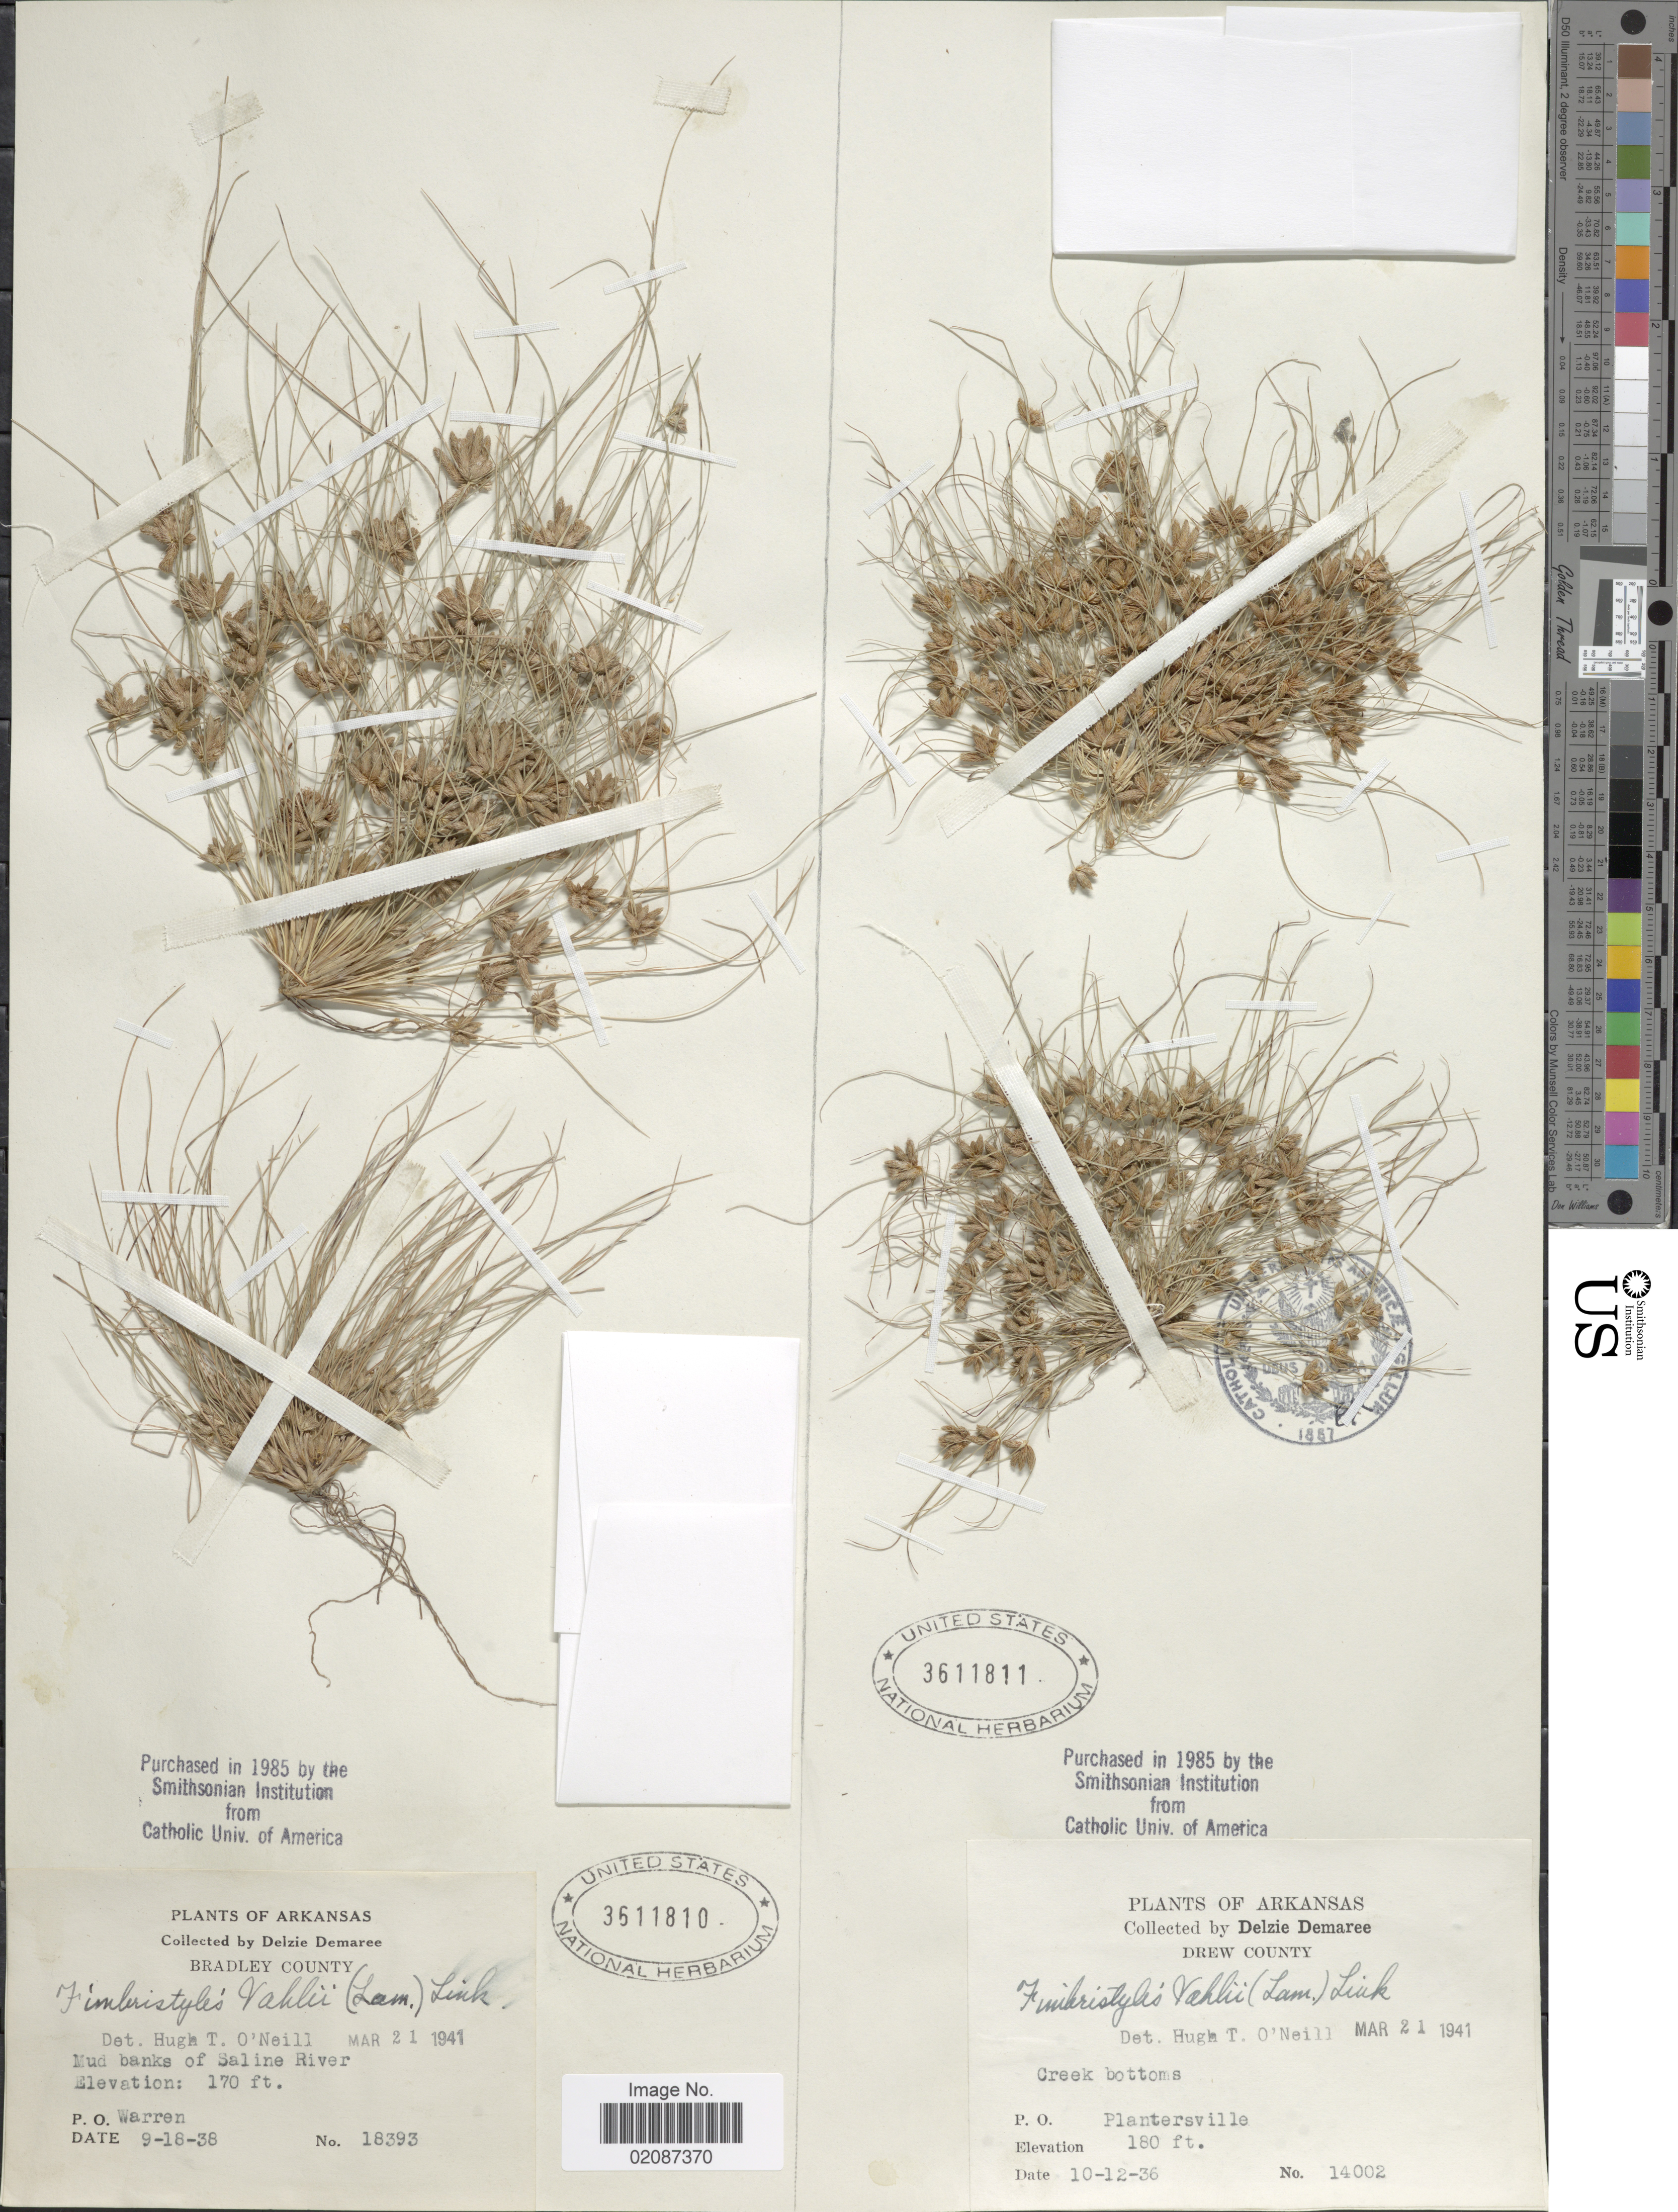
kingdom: Plantae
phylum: Tracheophyta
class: Liliopsida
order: Poales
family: Cyperaceae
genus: Fimbristylis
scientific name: Fimbristylis vahlii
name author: (Lam.) Link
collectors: D. Demaree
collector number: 14002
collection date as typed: Transcribed d/m/y: 12/10/36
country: United States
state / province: Arkansas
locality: Drew County, Creek bottoms, Plantersville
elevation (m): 55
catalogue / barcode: US 3611811